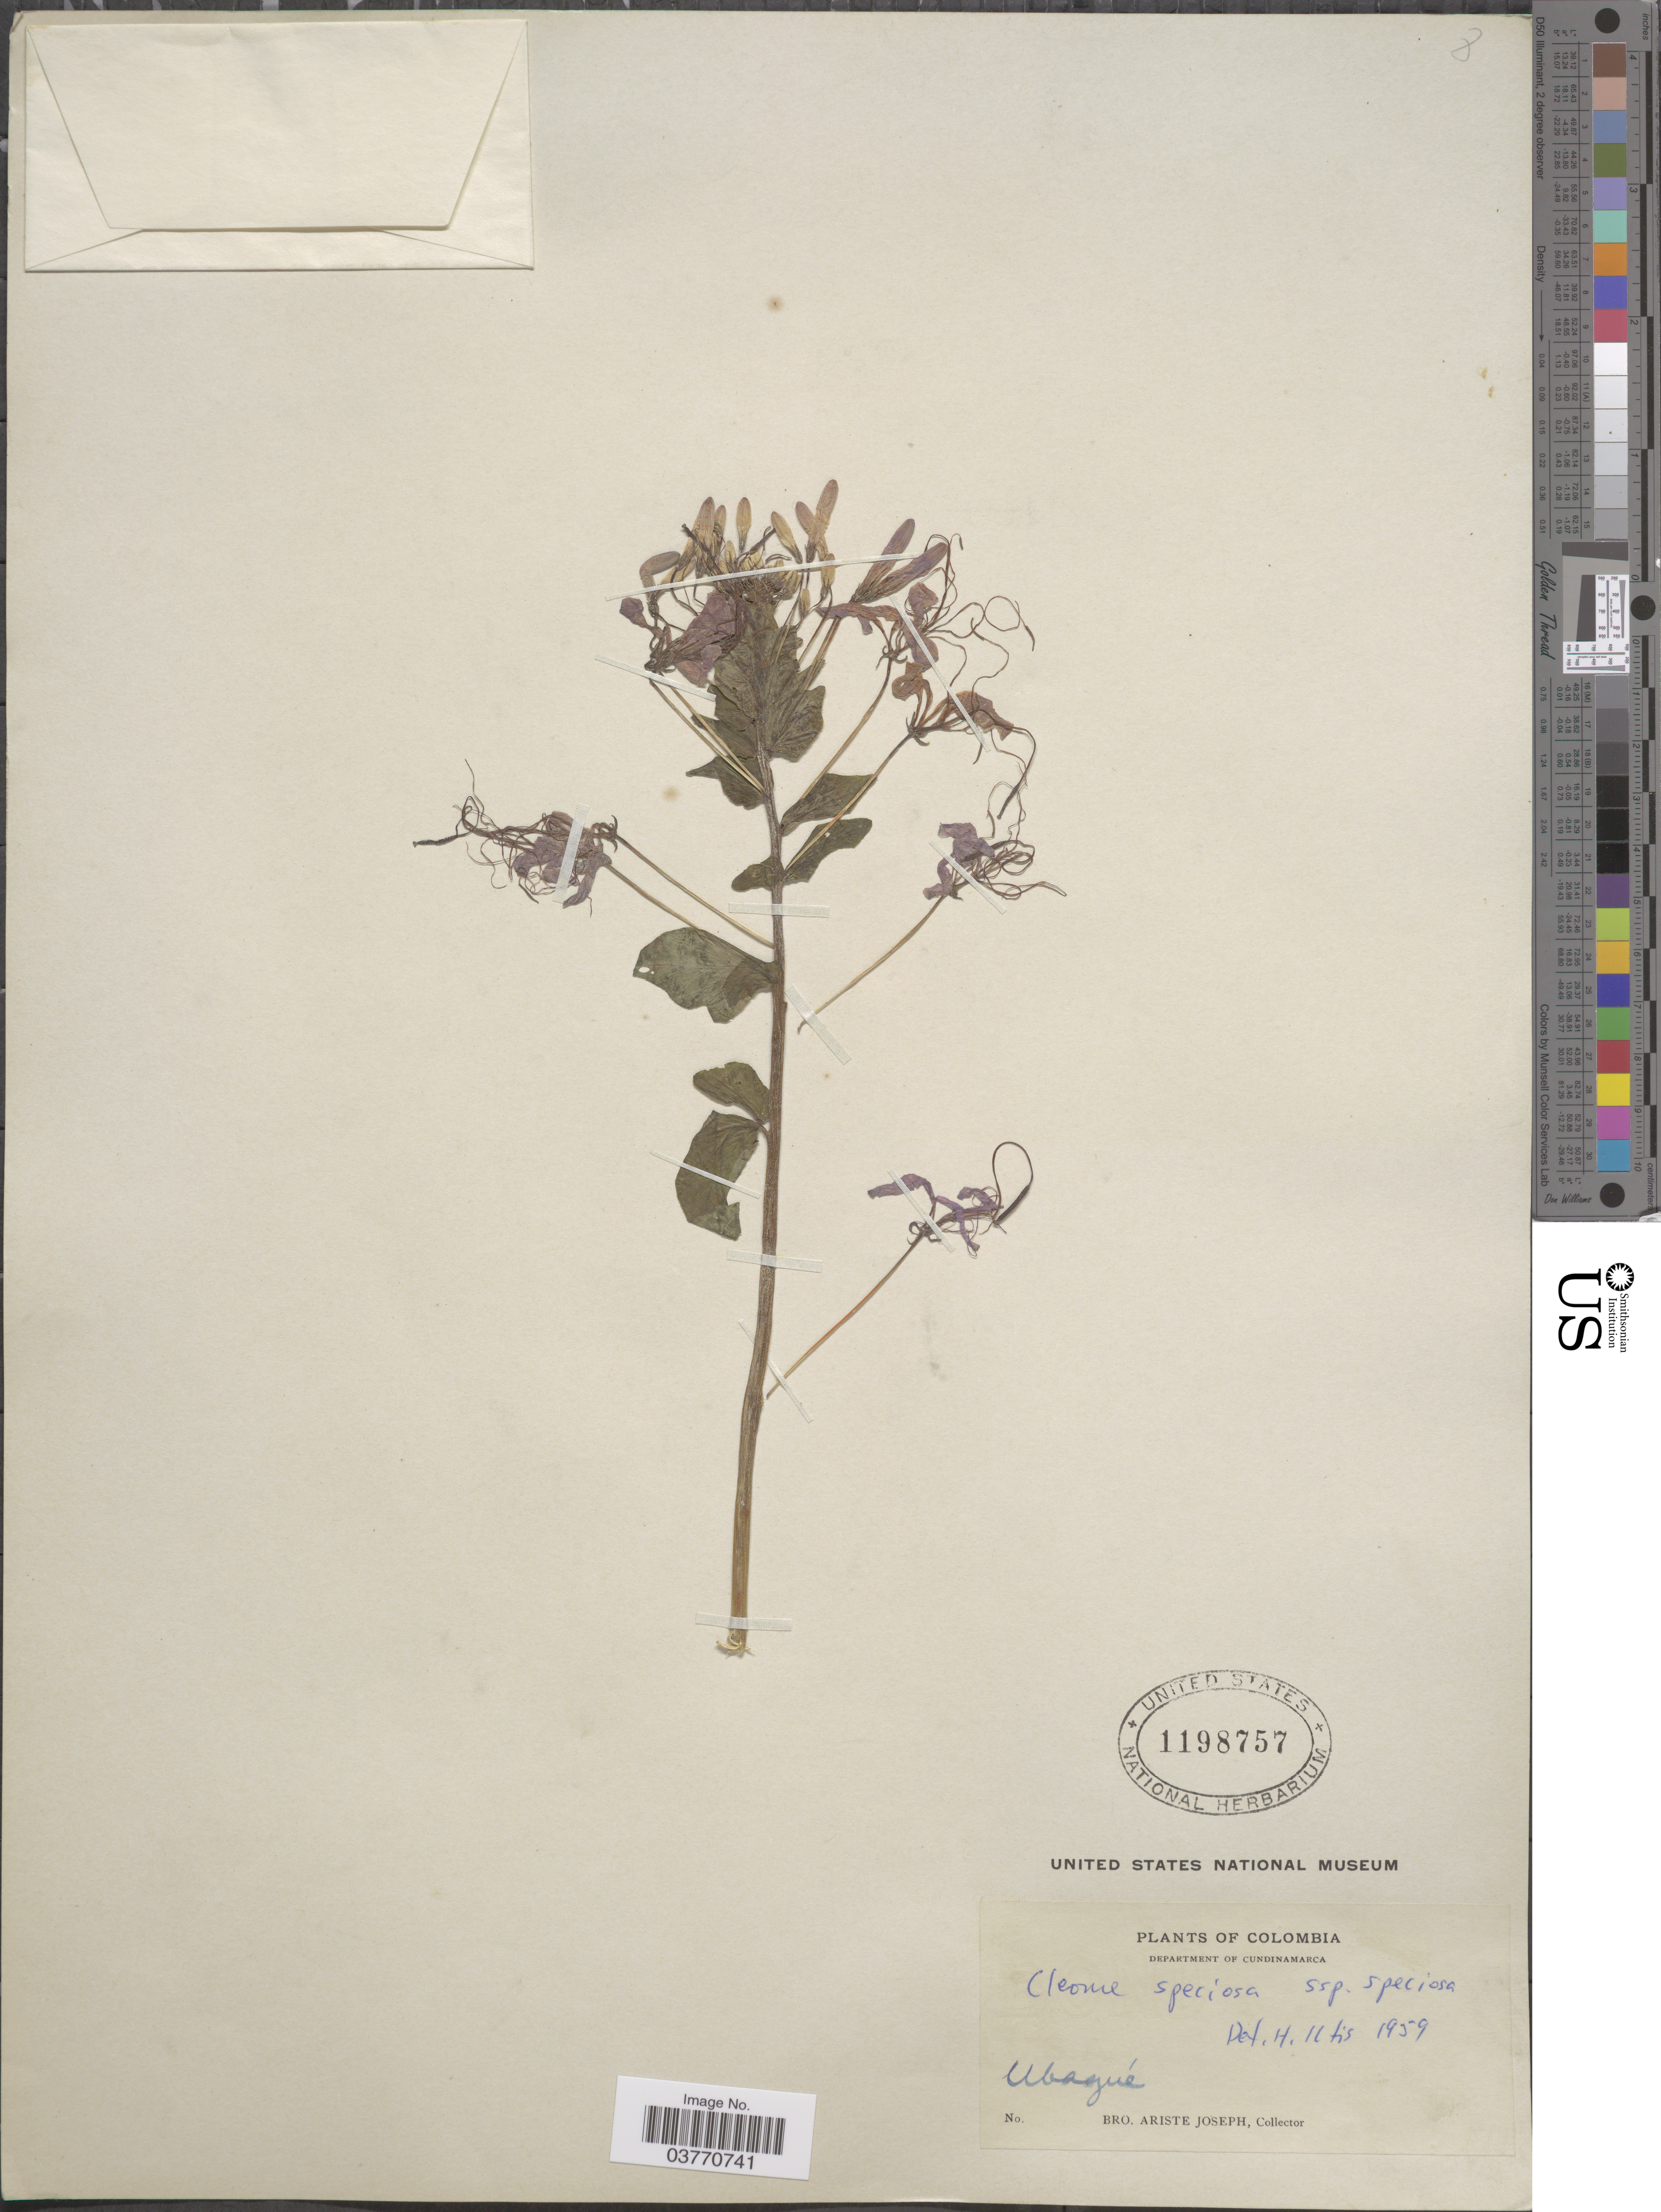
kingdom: Plantae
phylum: Tracheophyta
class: Magnoliopsida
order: Brassicales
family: Cleomaceae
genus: Cleoserrata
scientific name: Cleoserrata speciosa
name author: (Raf.) Iltis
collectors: Bro. Ariste-Joseph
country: Colombia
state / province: Cundinamarca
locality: Department of Cundinamarca. Ubagué.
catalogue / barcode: US 1198757